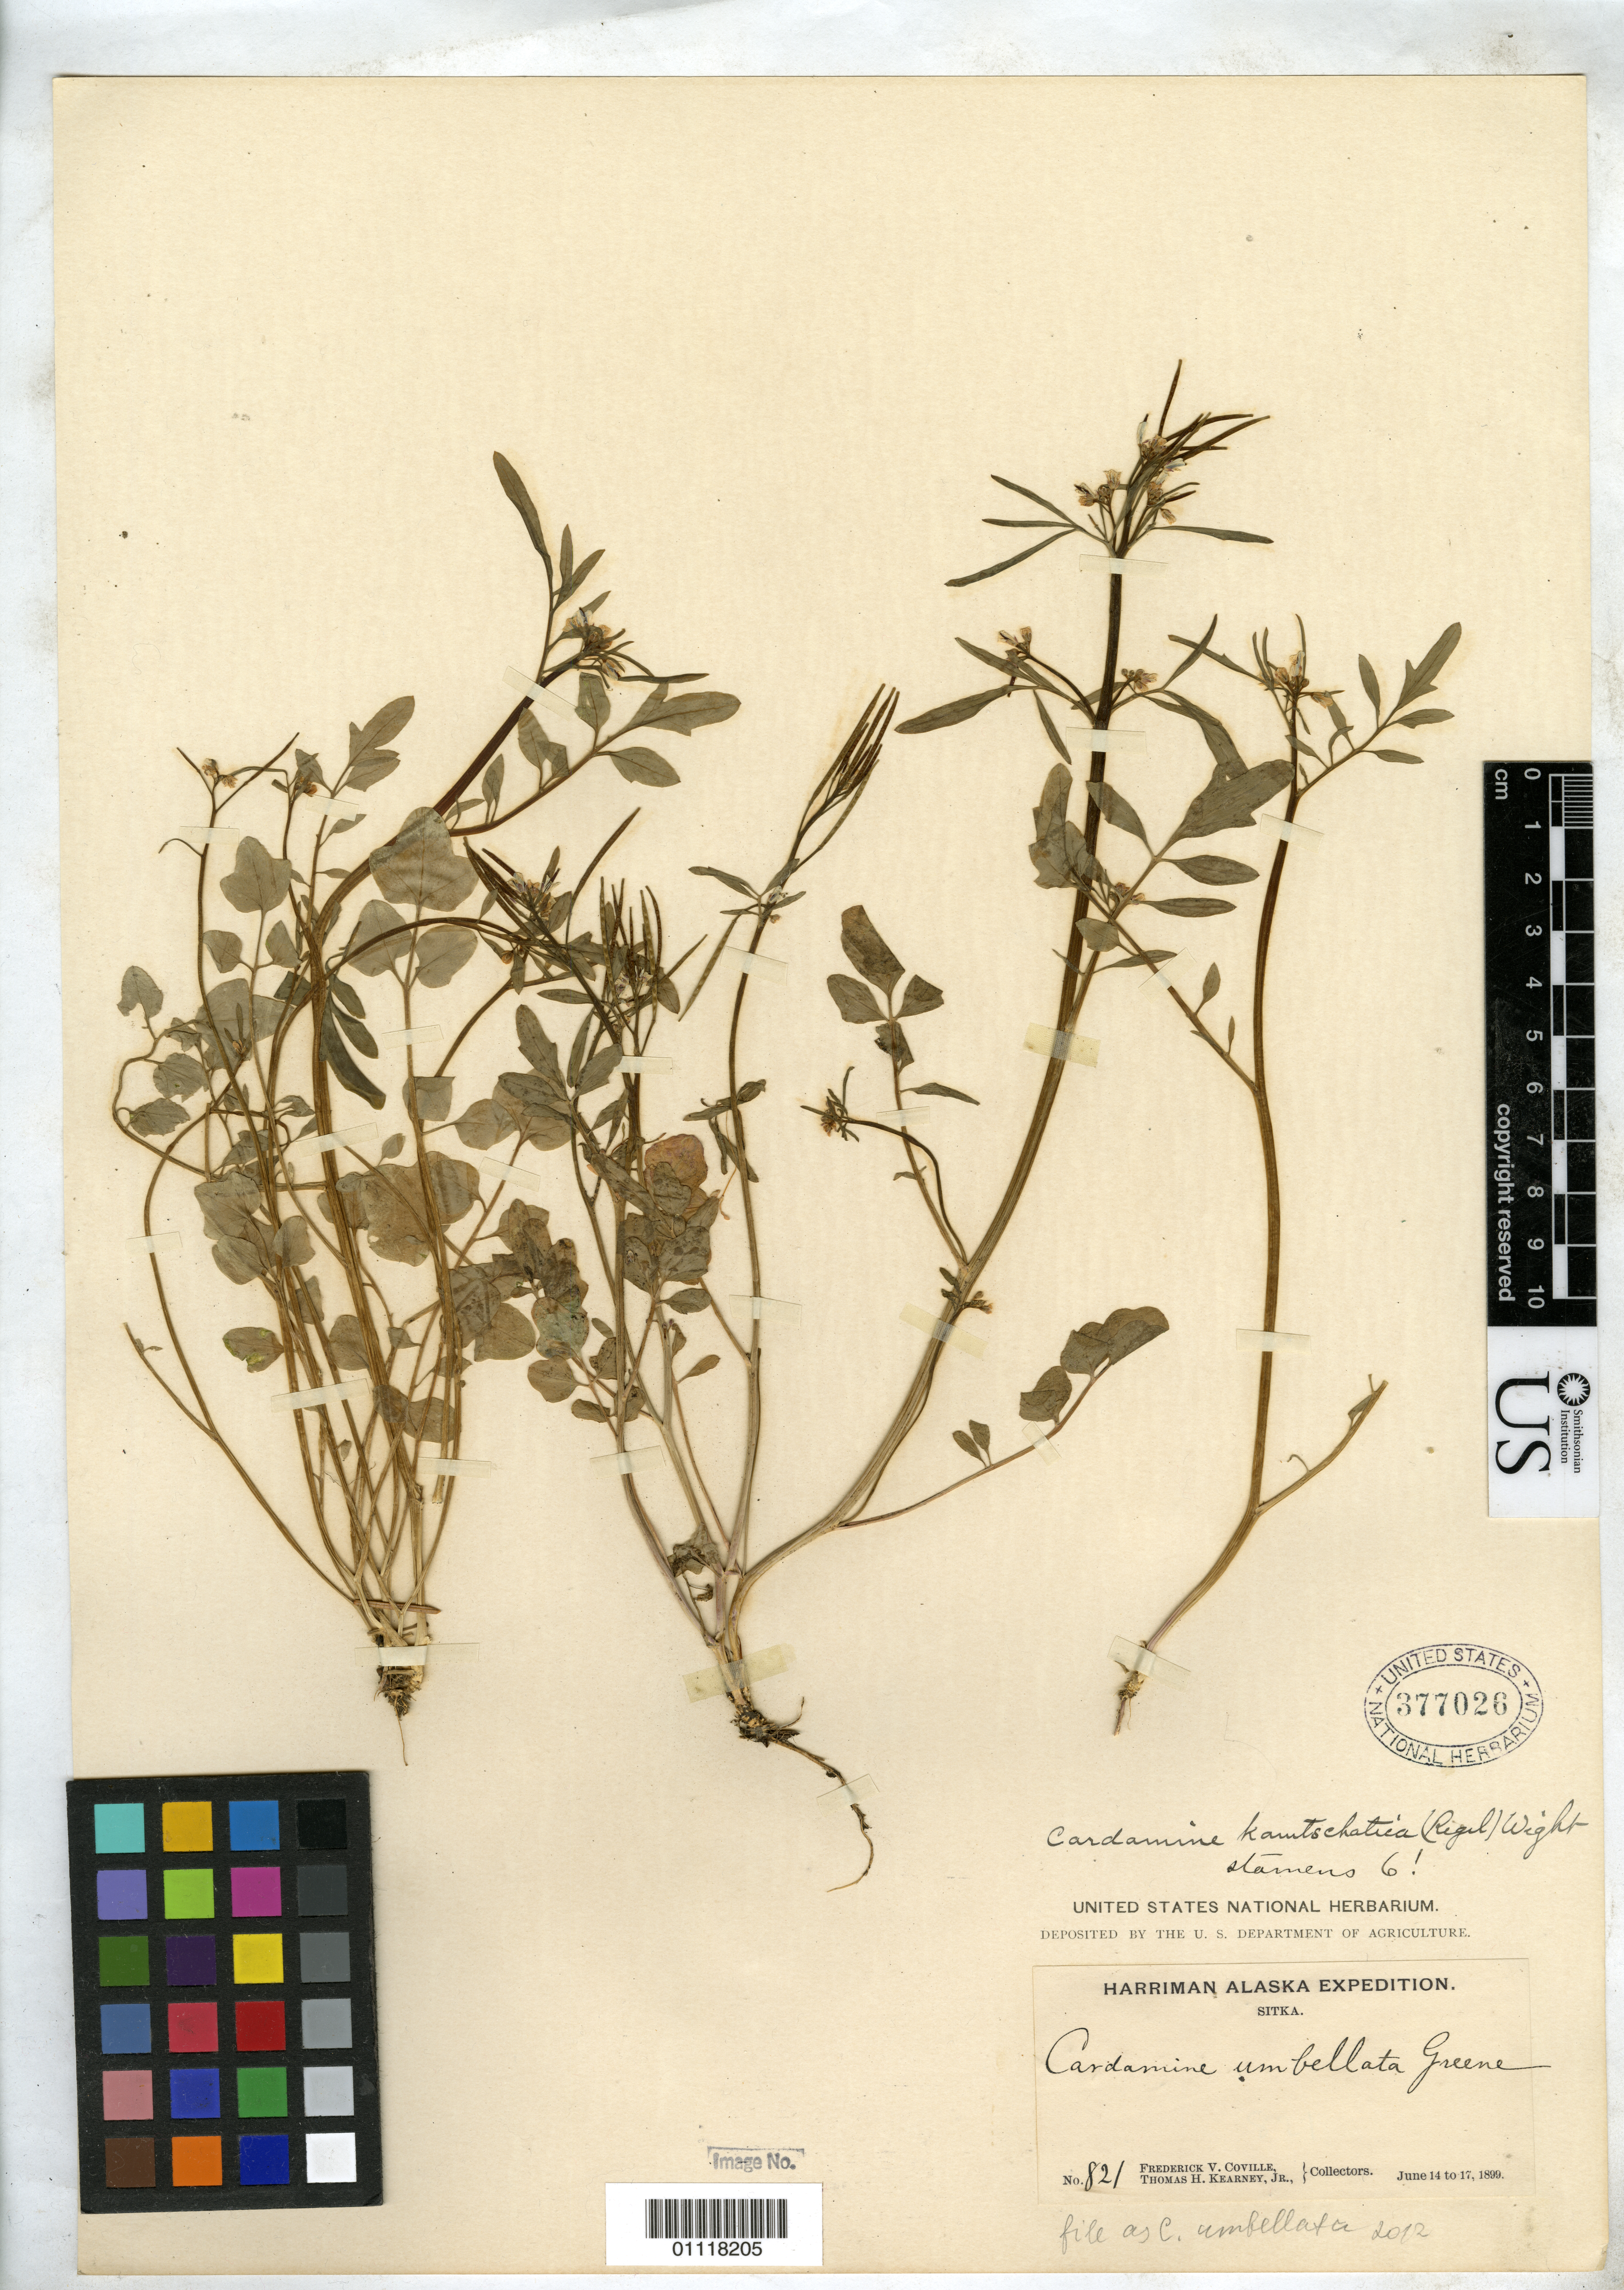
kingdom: Plantae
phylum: Tracheophyta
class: Magnoliopsida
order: Brassicales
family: Brassicaceae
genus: Cardamine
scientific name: Cardamine umbellata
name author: Greene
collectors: F. V. Coville & T. H. Kearney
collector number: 821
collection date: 1899-06-14/1899-06-17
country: United States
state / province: Alaska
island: Baranof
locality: Sitka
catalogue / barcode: US 377026